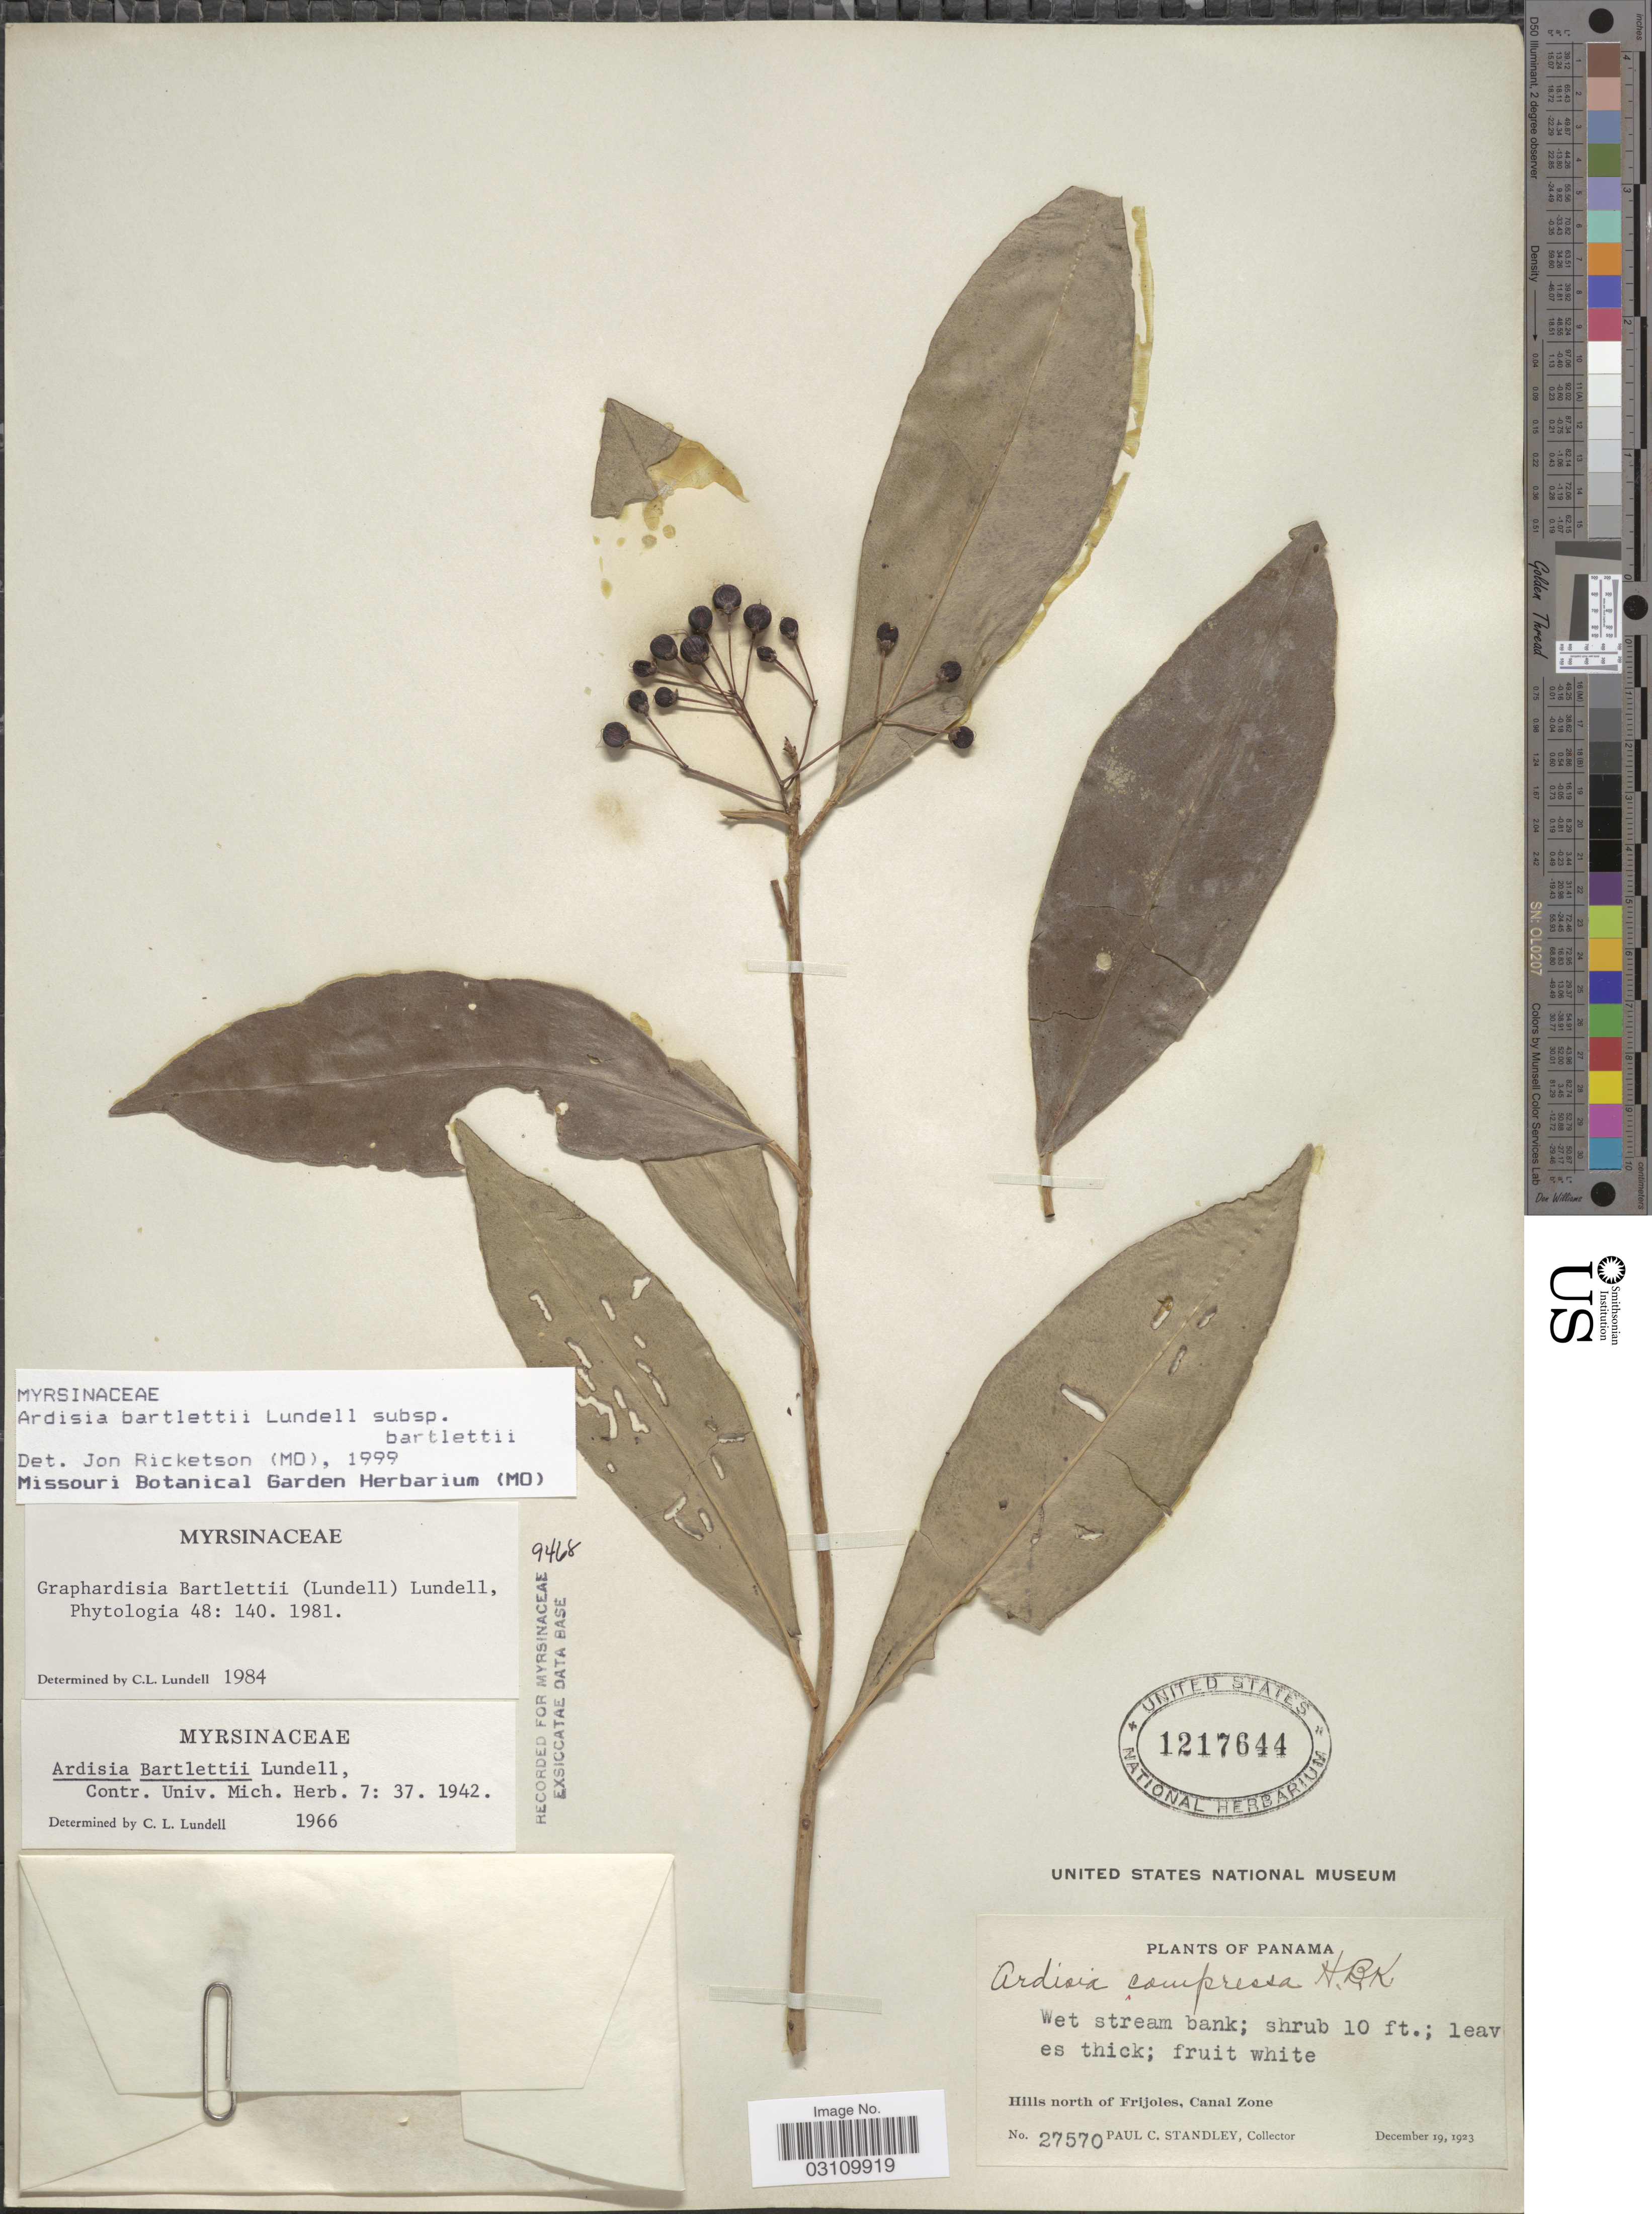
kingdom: Plantae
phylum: Tracheophyta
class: Magnoliopsida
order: Ericales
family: Primulaceae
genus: Ardisia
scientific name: Ardisia bartletii var. bartlettii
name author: Lundell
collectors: P. C. Standley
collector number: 27570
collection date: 1923-12-19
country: Panama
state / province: Colón / Panamá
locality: Hills north of Frijoles, Canal Zone.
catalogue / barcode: US 1217644